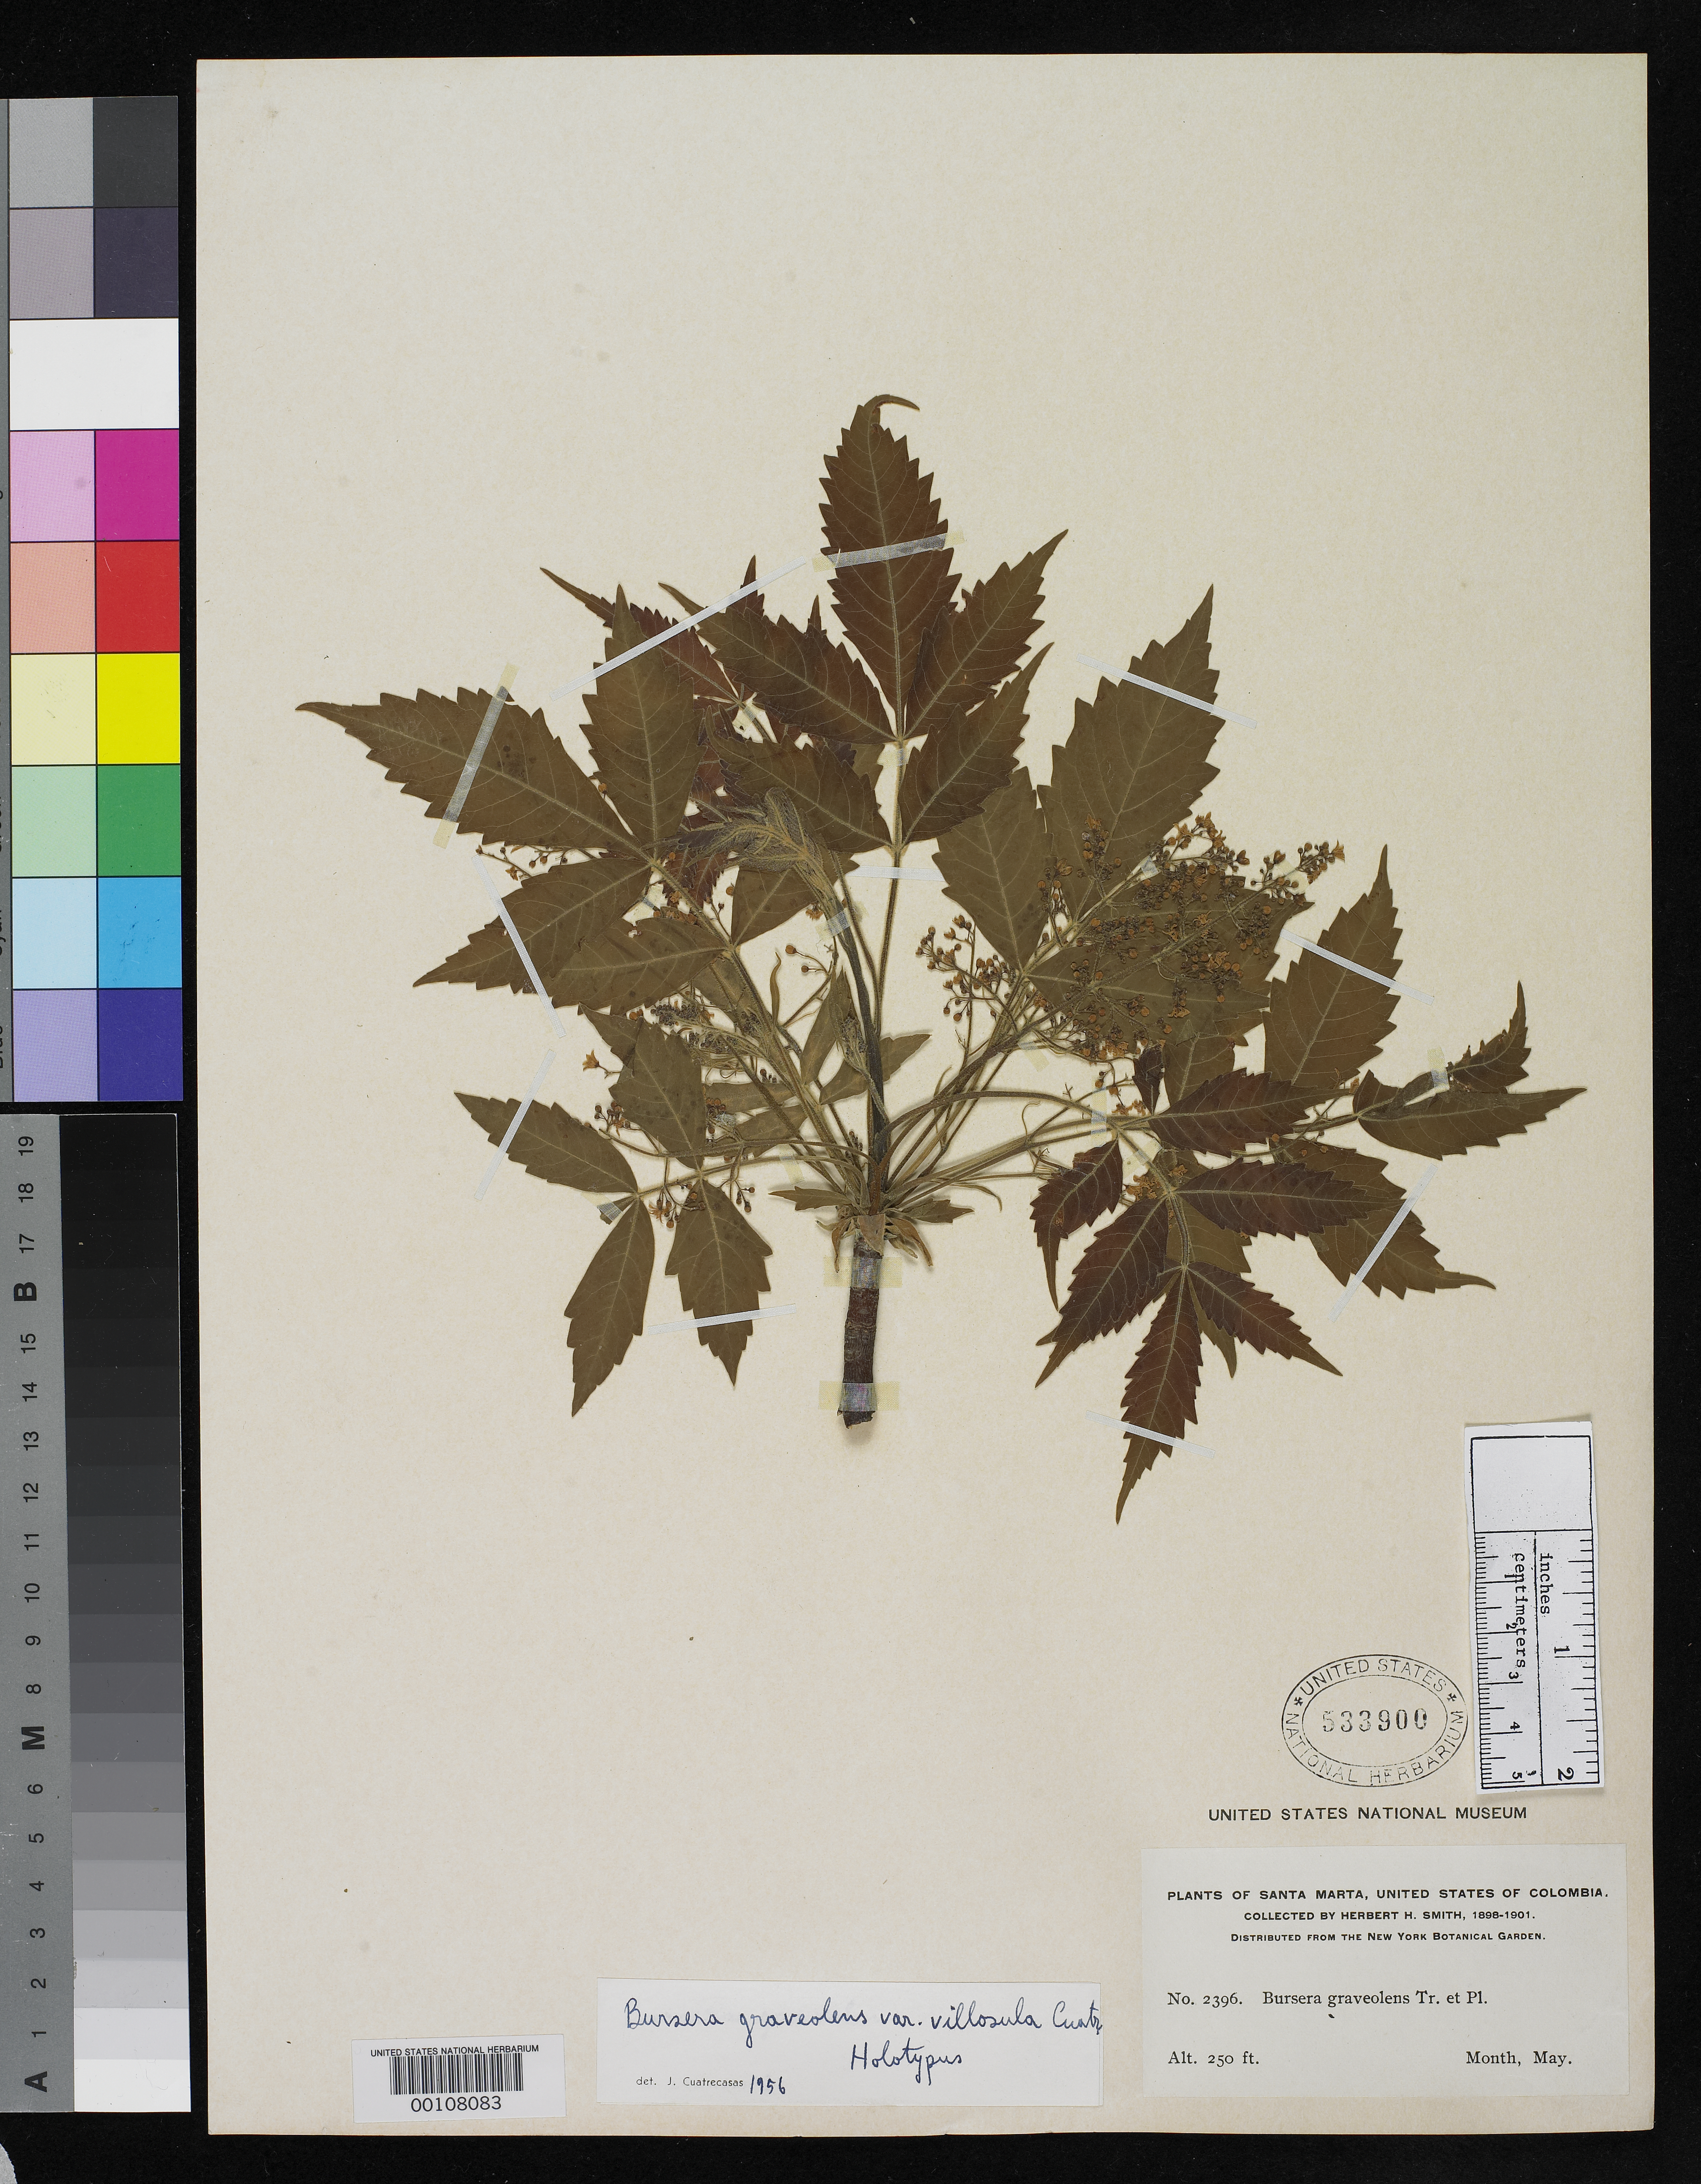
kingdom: Plantae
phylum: Tracheophyta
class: Magnoliopsida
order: Sapindales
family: Burseraceae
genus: Bursera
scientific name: Bursera graveolens var. villosula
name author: Cuatrec.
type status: Type Collection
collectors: Herbert H. Smith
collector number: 2396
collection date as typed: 1898-1899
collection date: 1898/1899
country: Colombia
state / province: Magdalena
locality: Santa Marta.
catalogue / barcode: US 533900